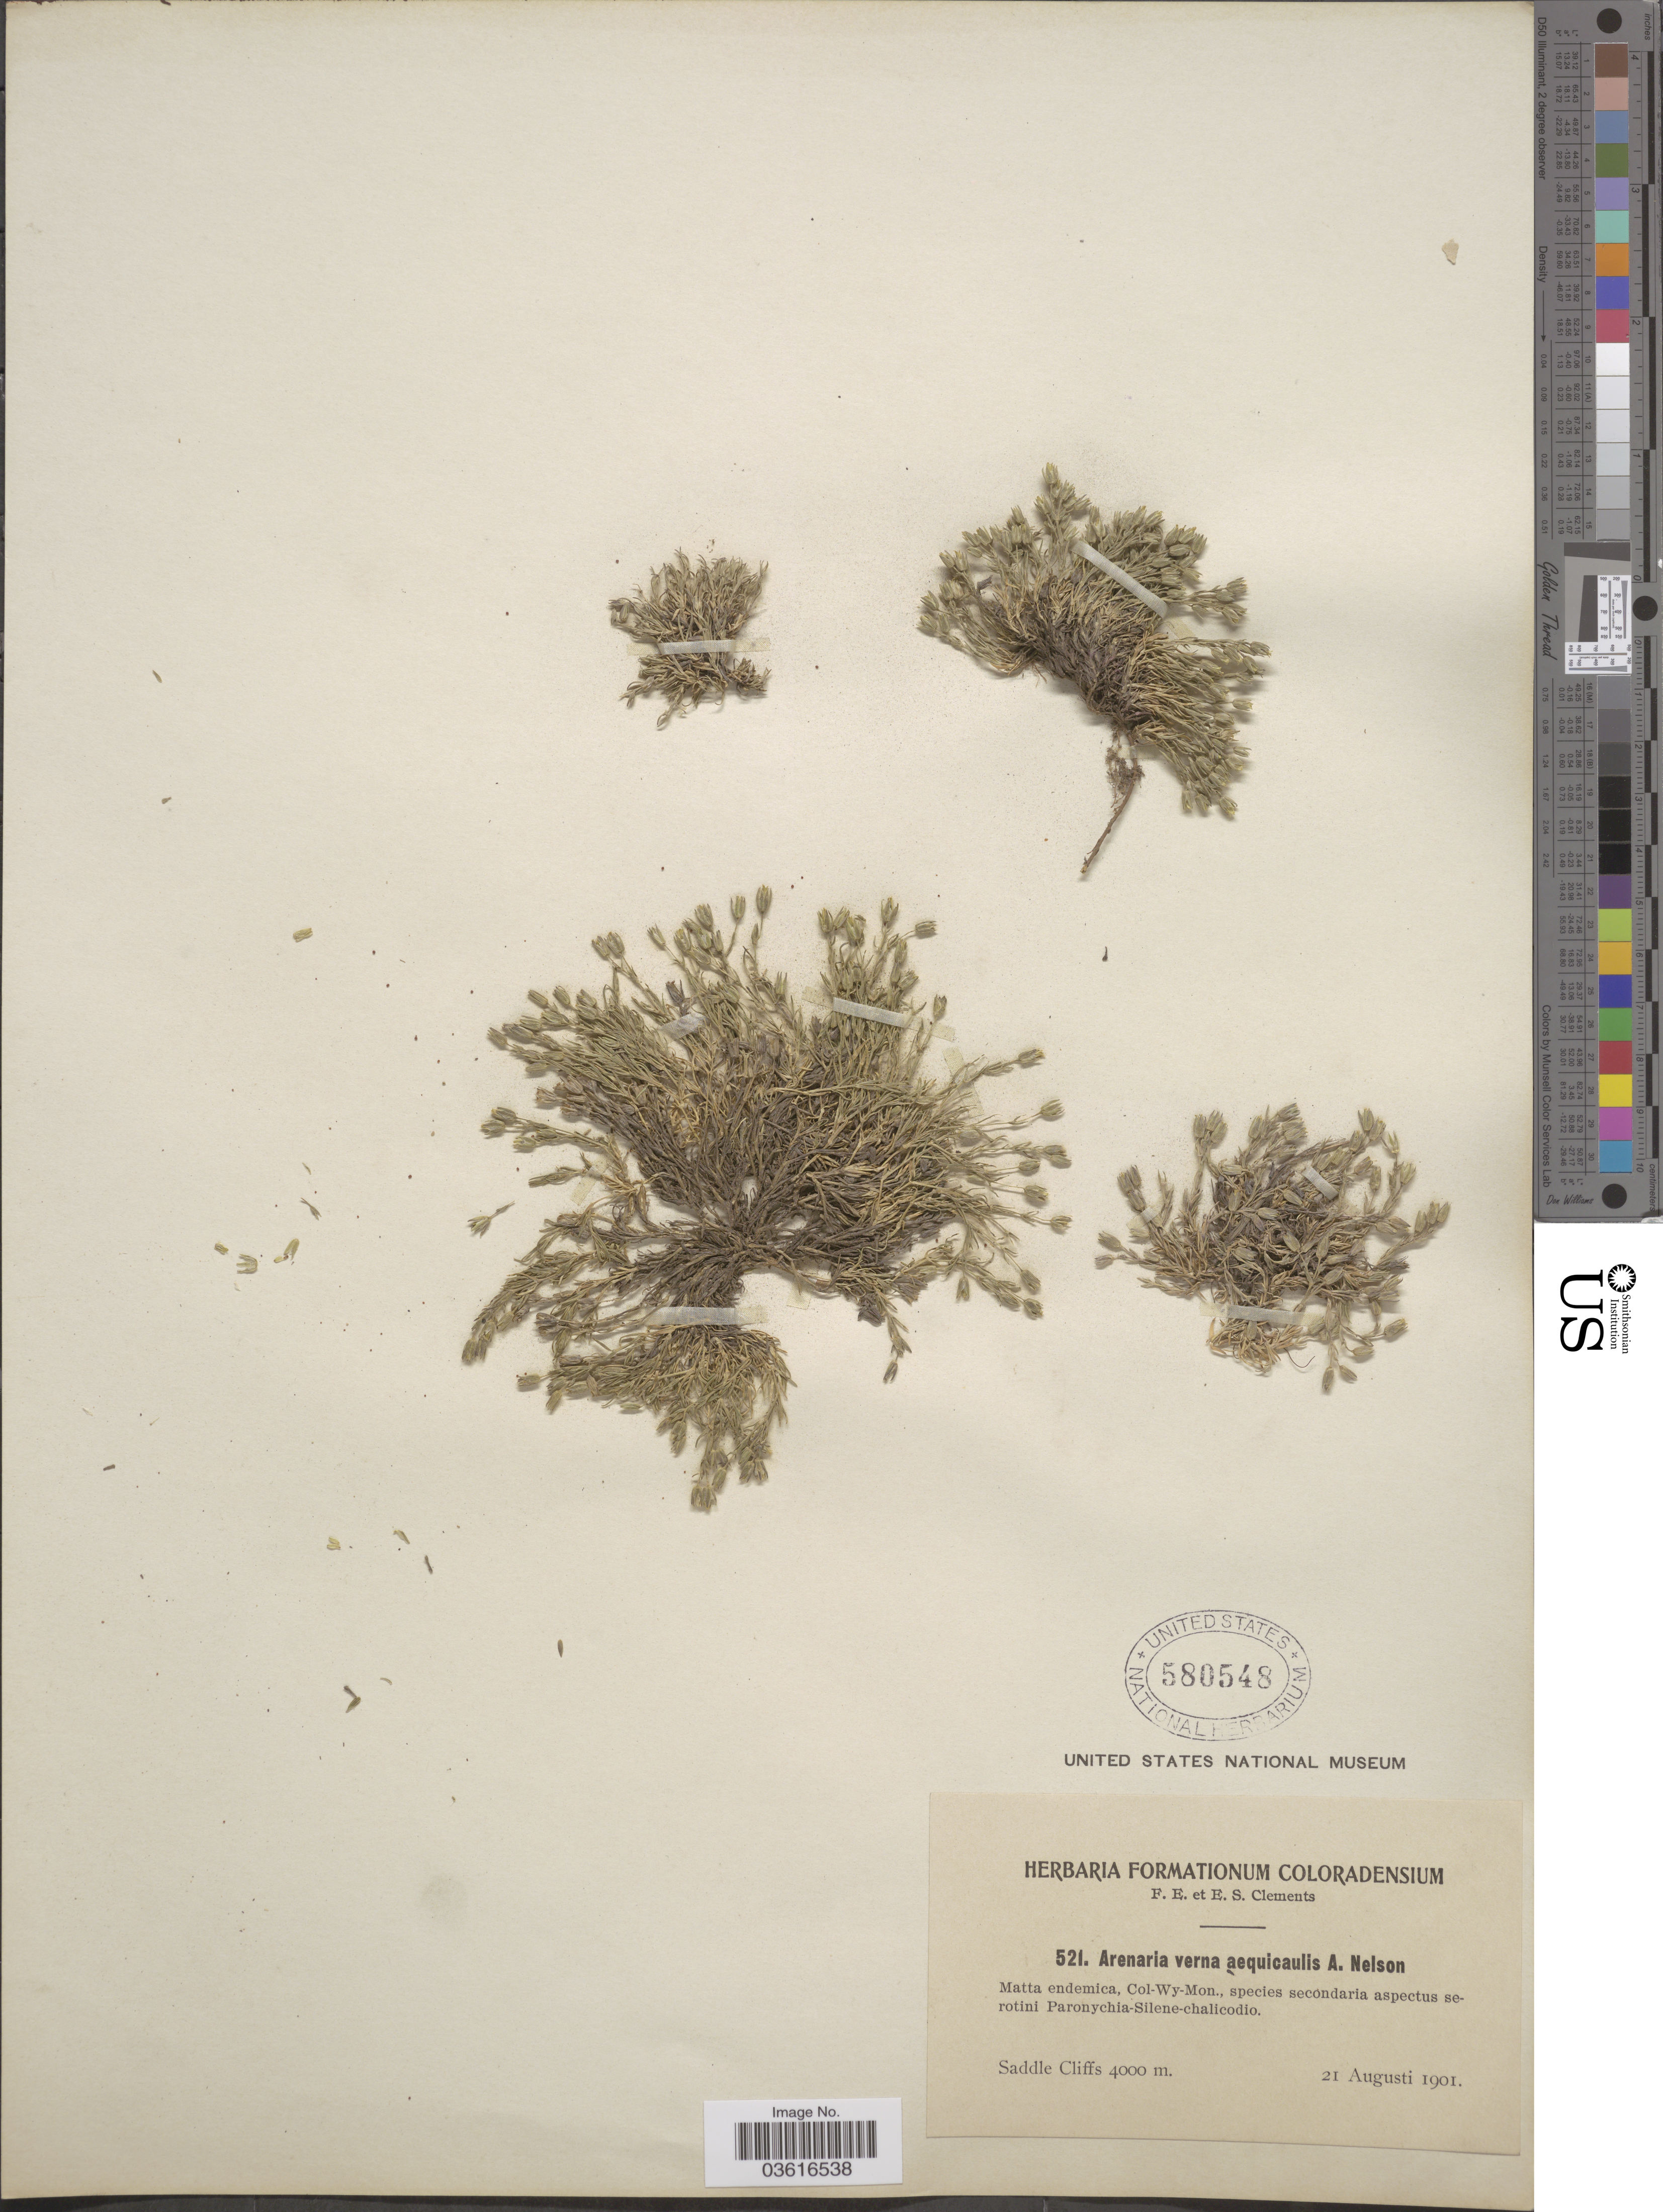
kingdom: Plantae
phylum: Tracheophyta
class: Magnoliopsida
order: Caryophyllales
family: Caryophyllaceae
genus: Minuartia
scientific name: Minuartia propinqua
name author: (Richardson) House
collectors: F. E. Clements & E. S. Clements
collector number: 521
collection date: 1901-08-21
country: United States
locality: Matta endemica, Col-Wy-Mon. Saddle Cliffs.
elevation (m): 4000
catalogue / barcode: US 580548